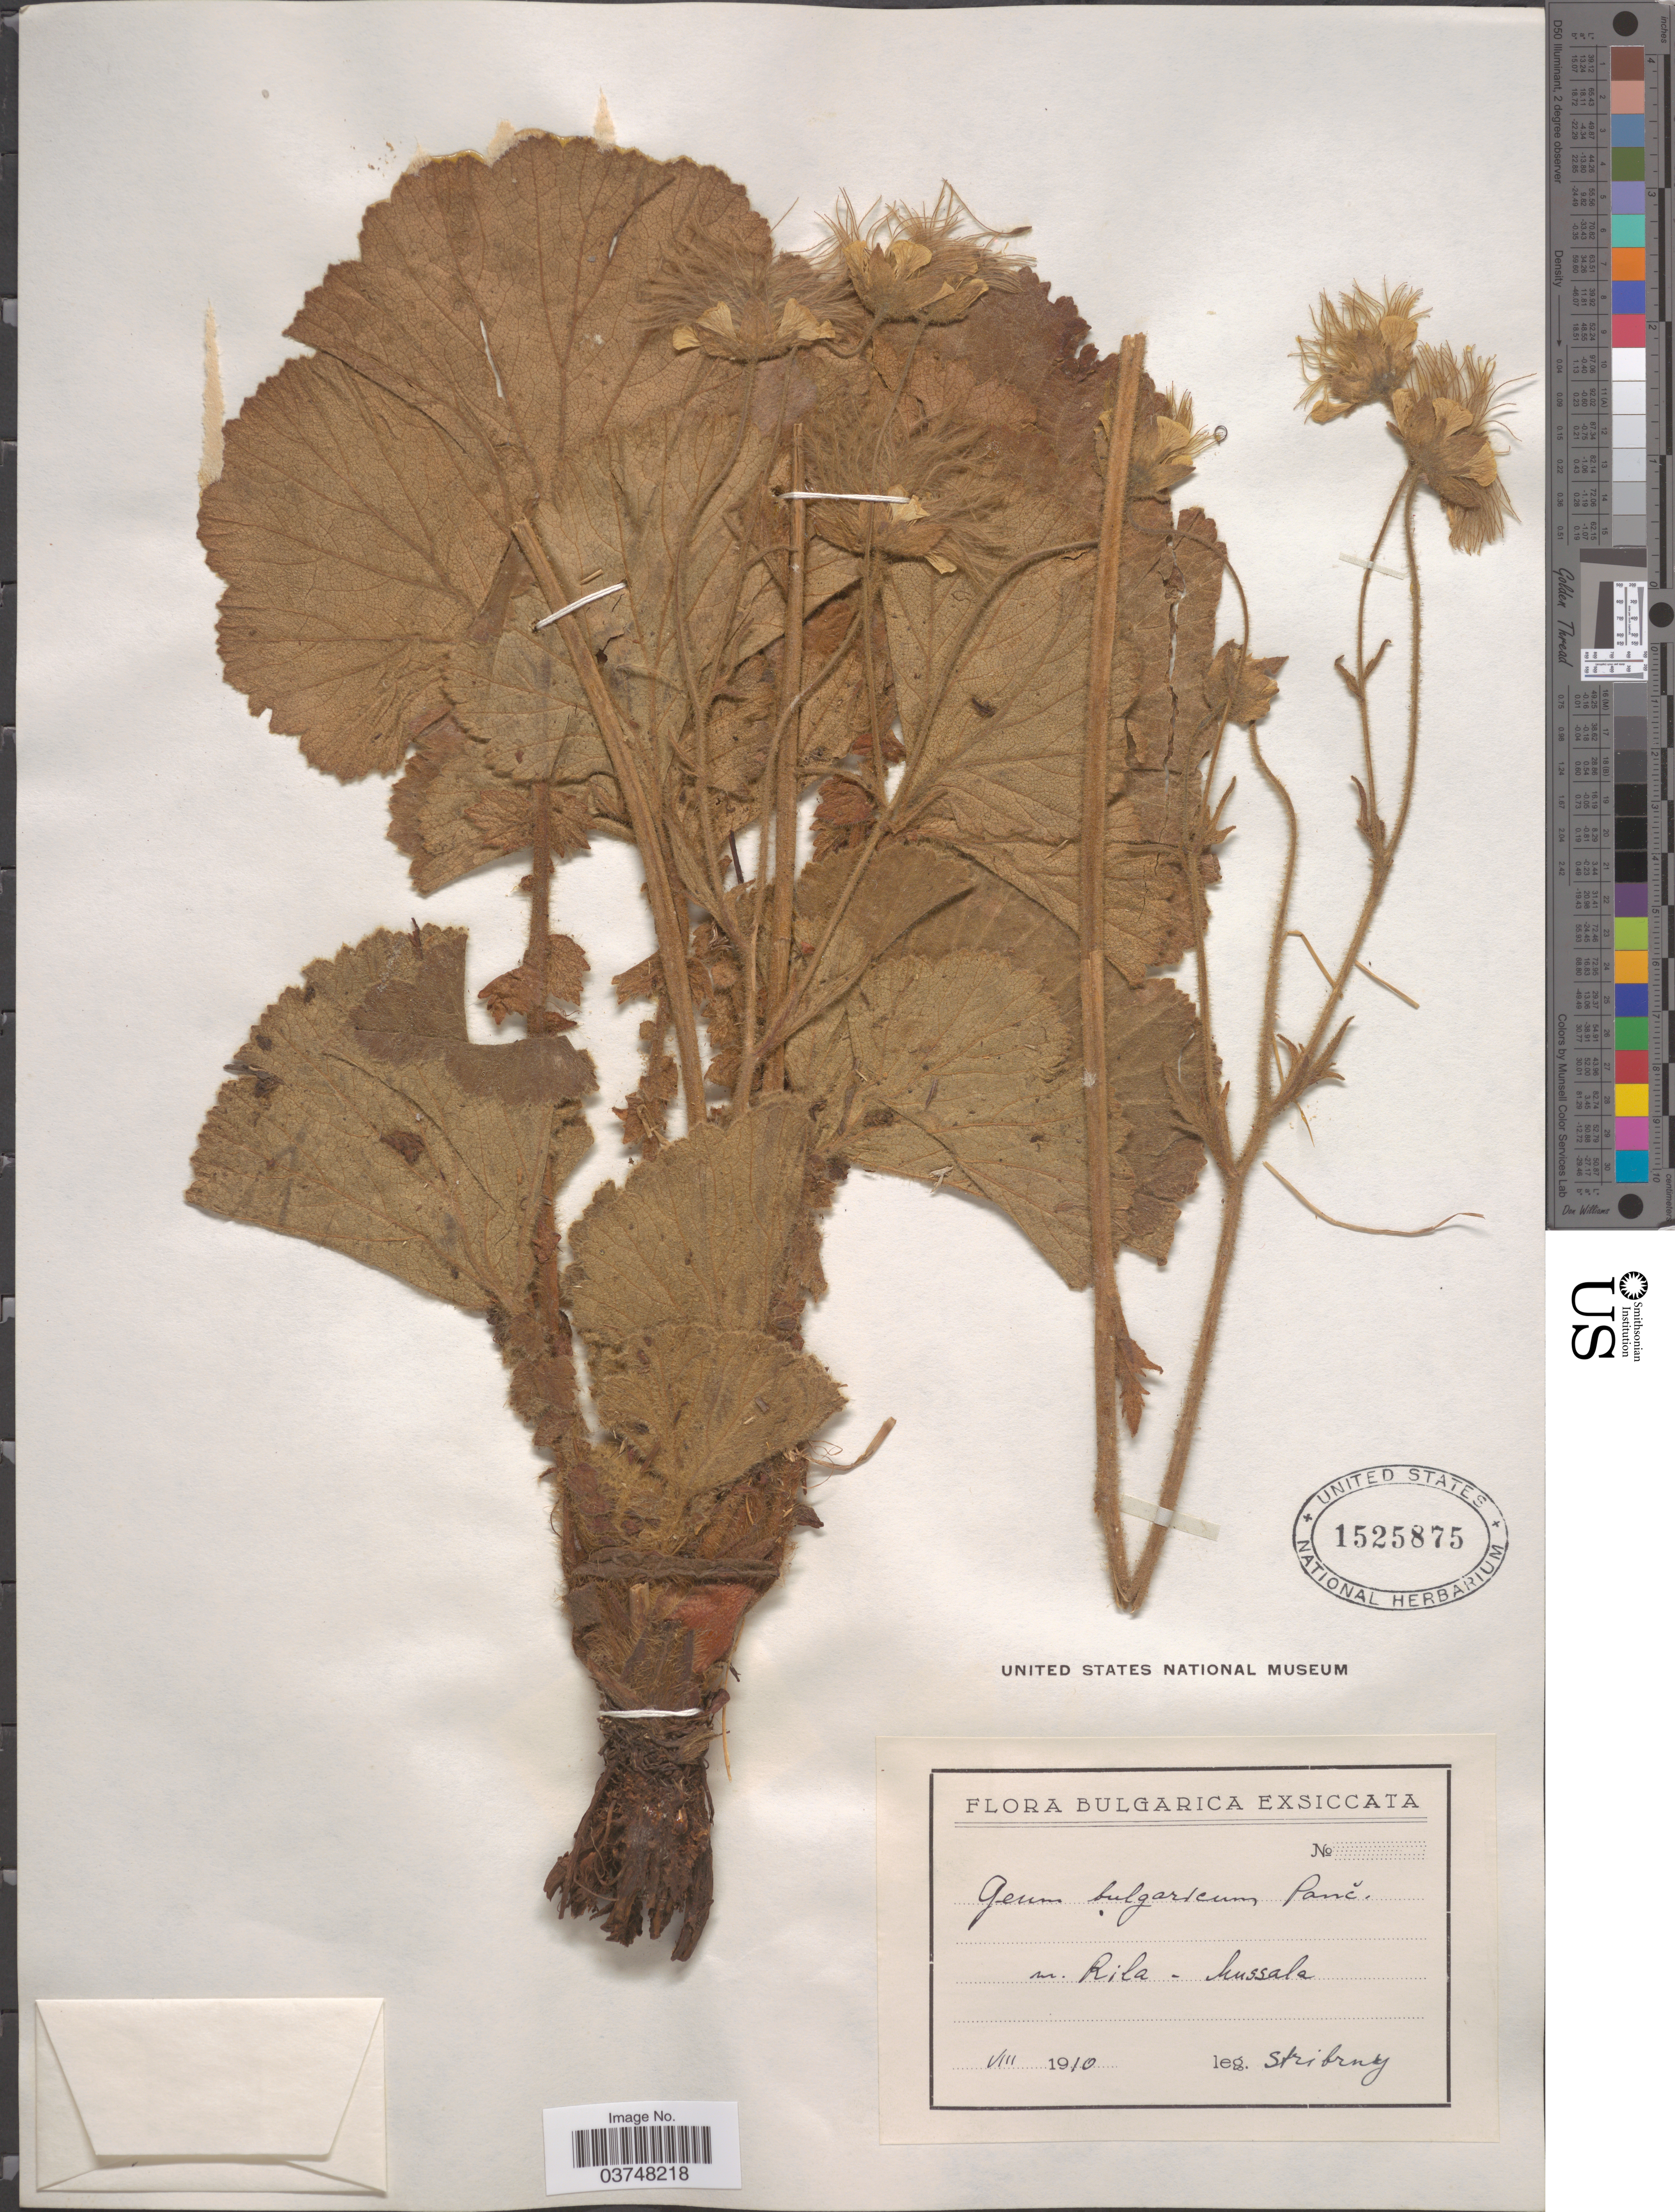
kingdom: Plantae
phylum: Tracheophyta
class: Magnoliopsida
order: Rosales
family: Rosaceae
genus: Geum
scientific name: Geum bulgaricum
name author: Pančić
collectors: Stribrny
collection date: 1910-08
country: Bulgaria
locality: M. Rila - Mussala. [interpreted]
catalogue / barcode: US 1525875